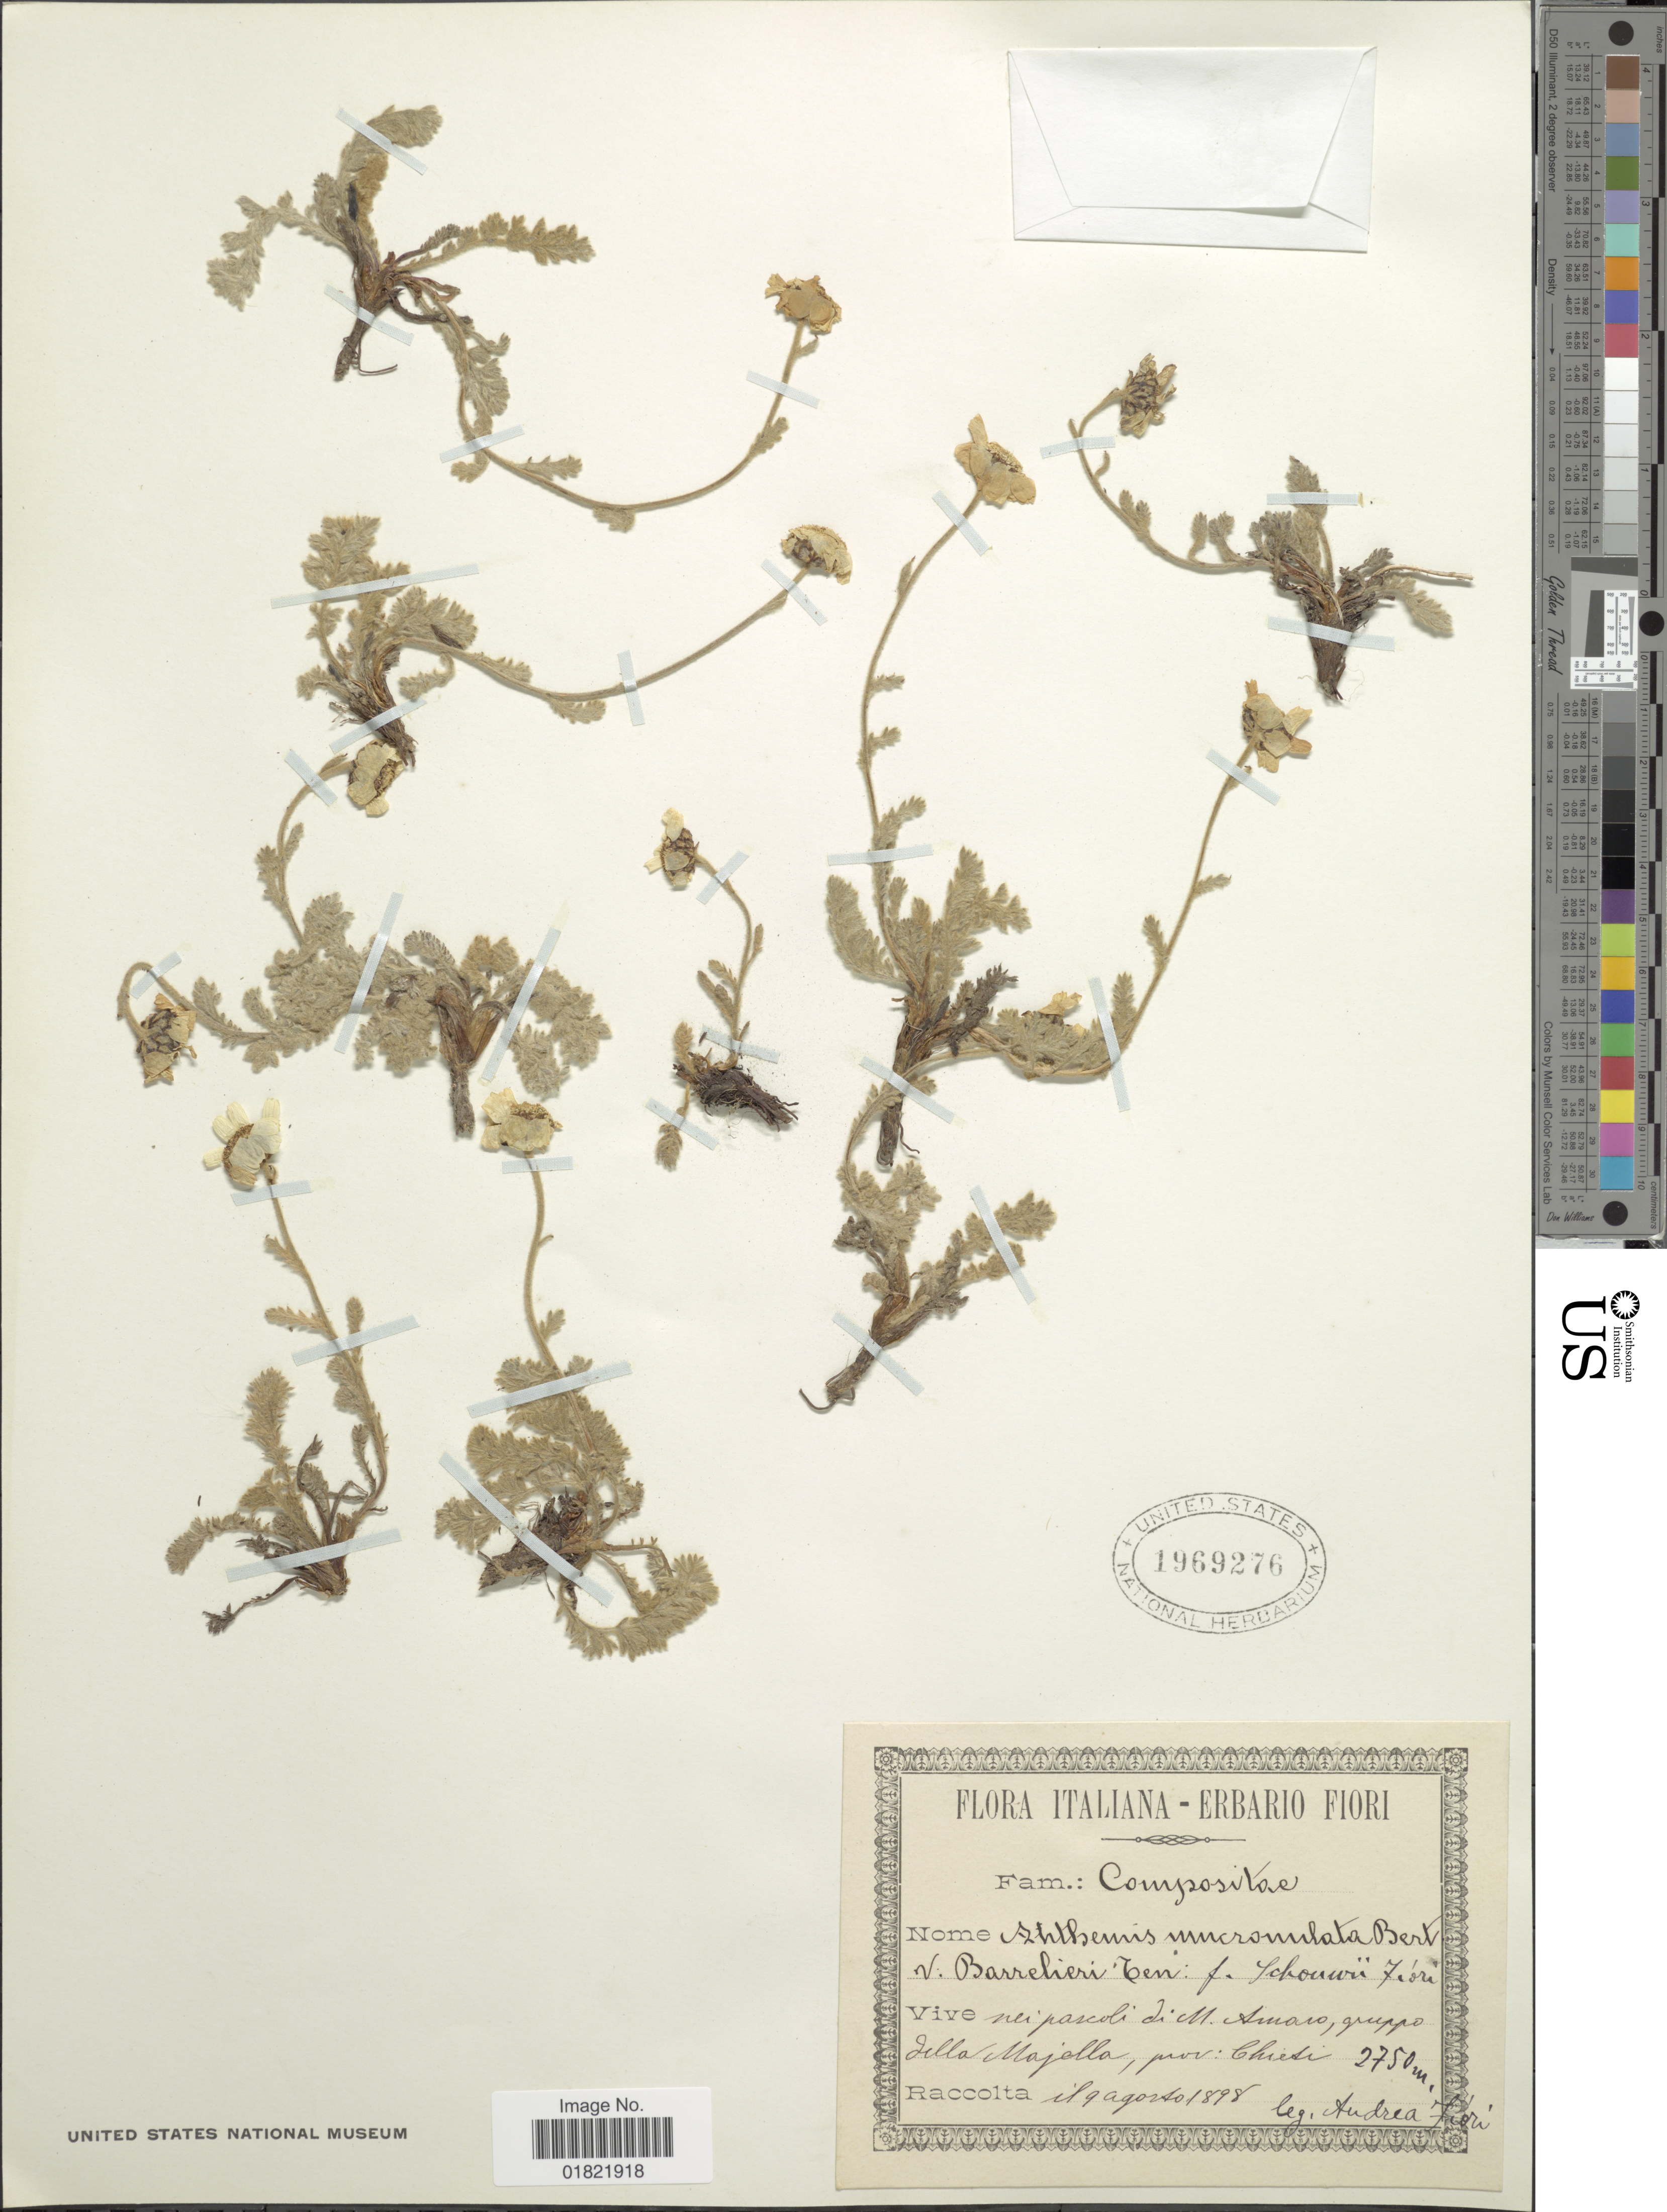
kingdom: Plantae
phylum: Tracheophyta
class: Magnoliopsida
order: Asterales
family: Asteraceae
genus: Anthemis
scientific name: Anthemis mucronulata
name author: Bertol.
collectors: A. Fiori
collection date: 1898-08-09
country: Italy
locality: Nei pascolo di M Amaro gruppo Tella Majella, prov. Chicti [interpreted]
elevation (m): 2750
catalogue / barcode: US 1969276